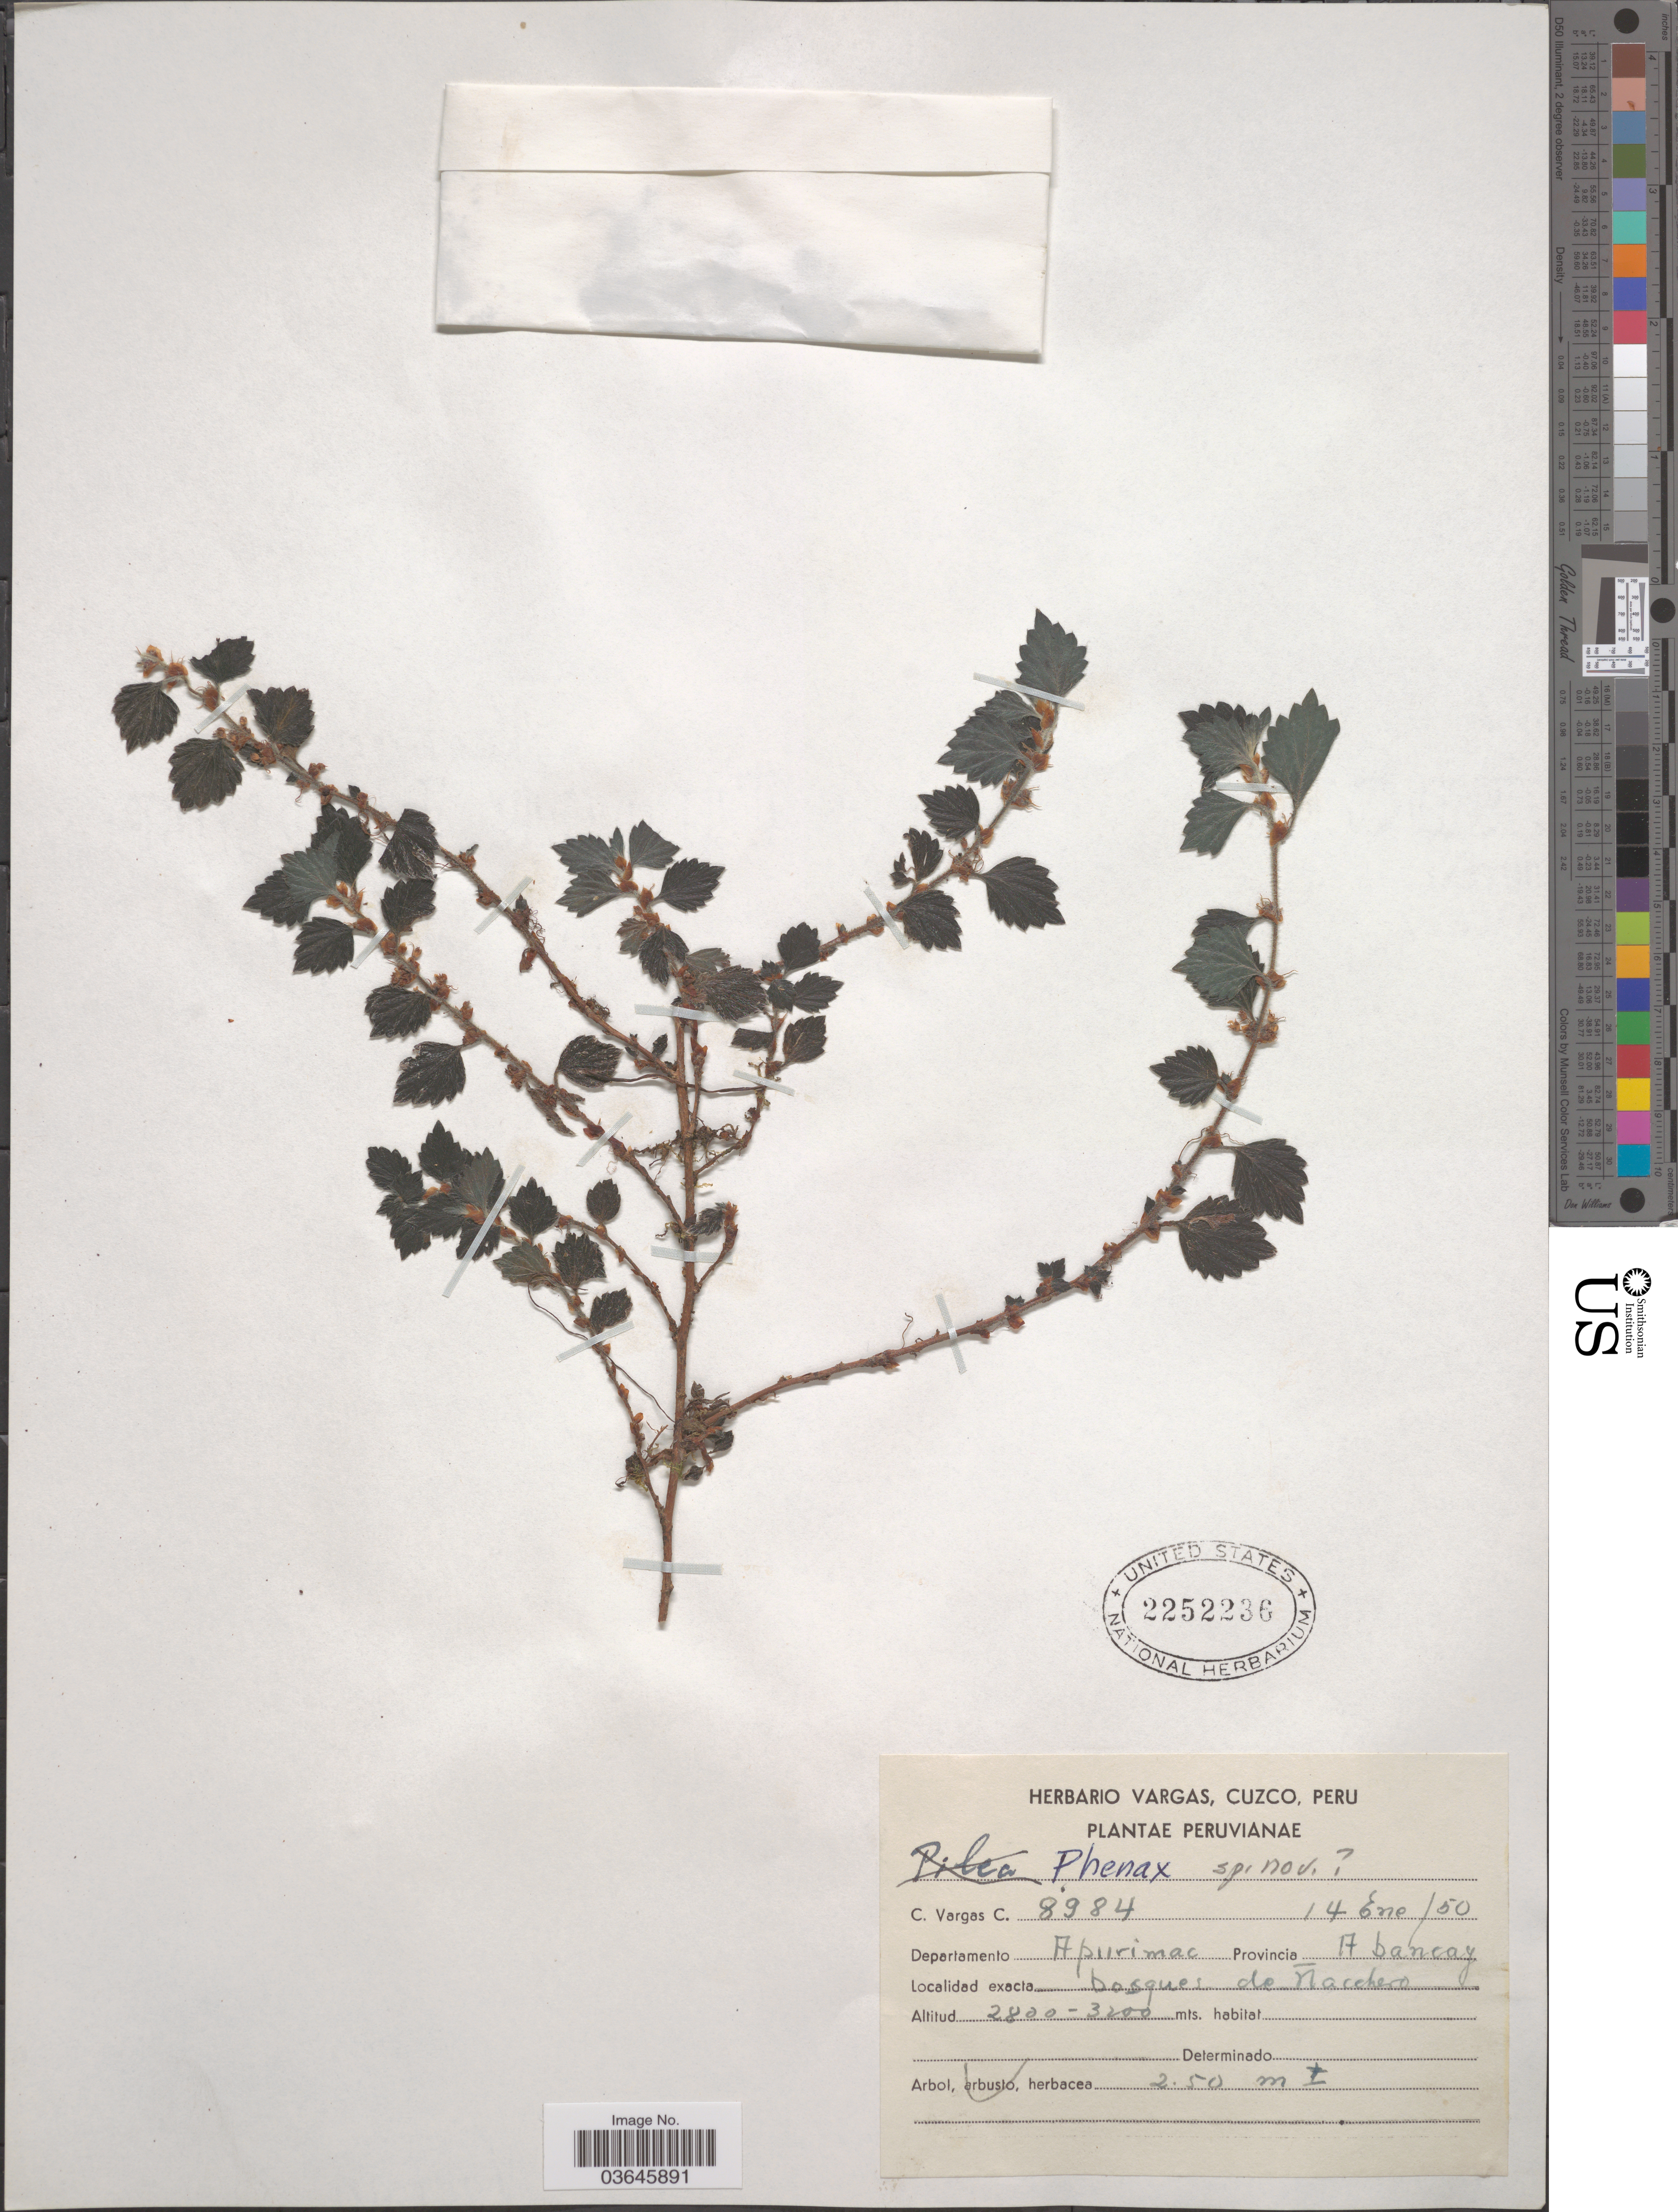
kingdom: Plantae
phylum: Tracheophyta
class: Magnoliopsida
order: Rosales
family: Urticaceae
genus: Phenax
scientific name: Phenax sp.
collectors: C. Vargas Calderón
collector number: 8984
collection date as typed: Transcribed d/m/y: 14/1/50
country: Peru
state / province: Apurímac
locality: Departamento Apurimac, Province Abancay. Bosques de Ñacchero.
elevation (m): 2800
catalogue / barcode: US 2252236